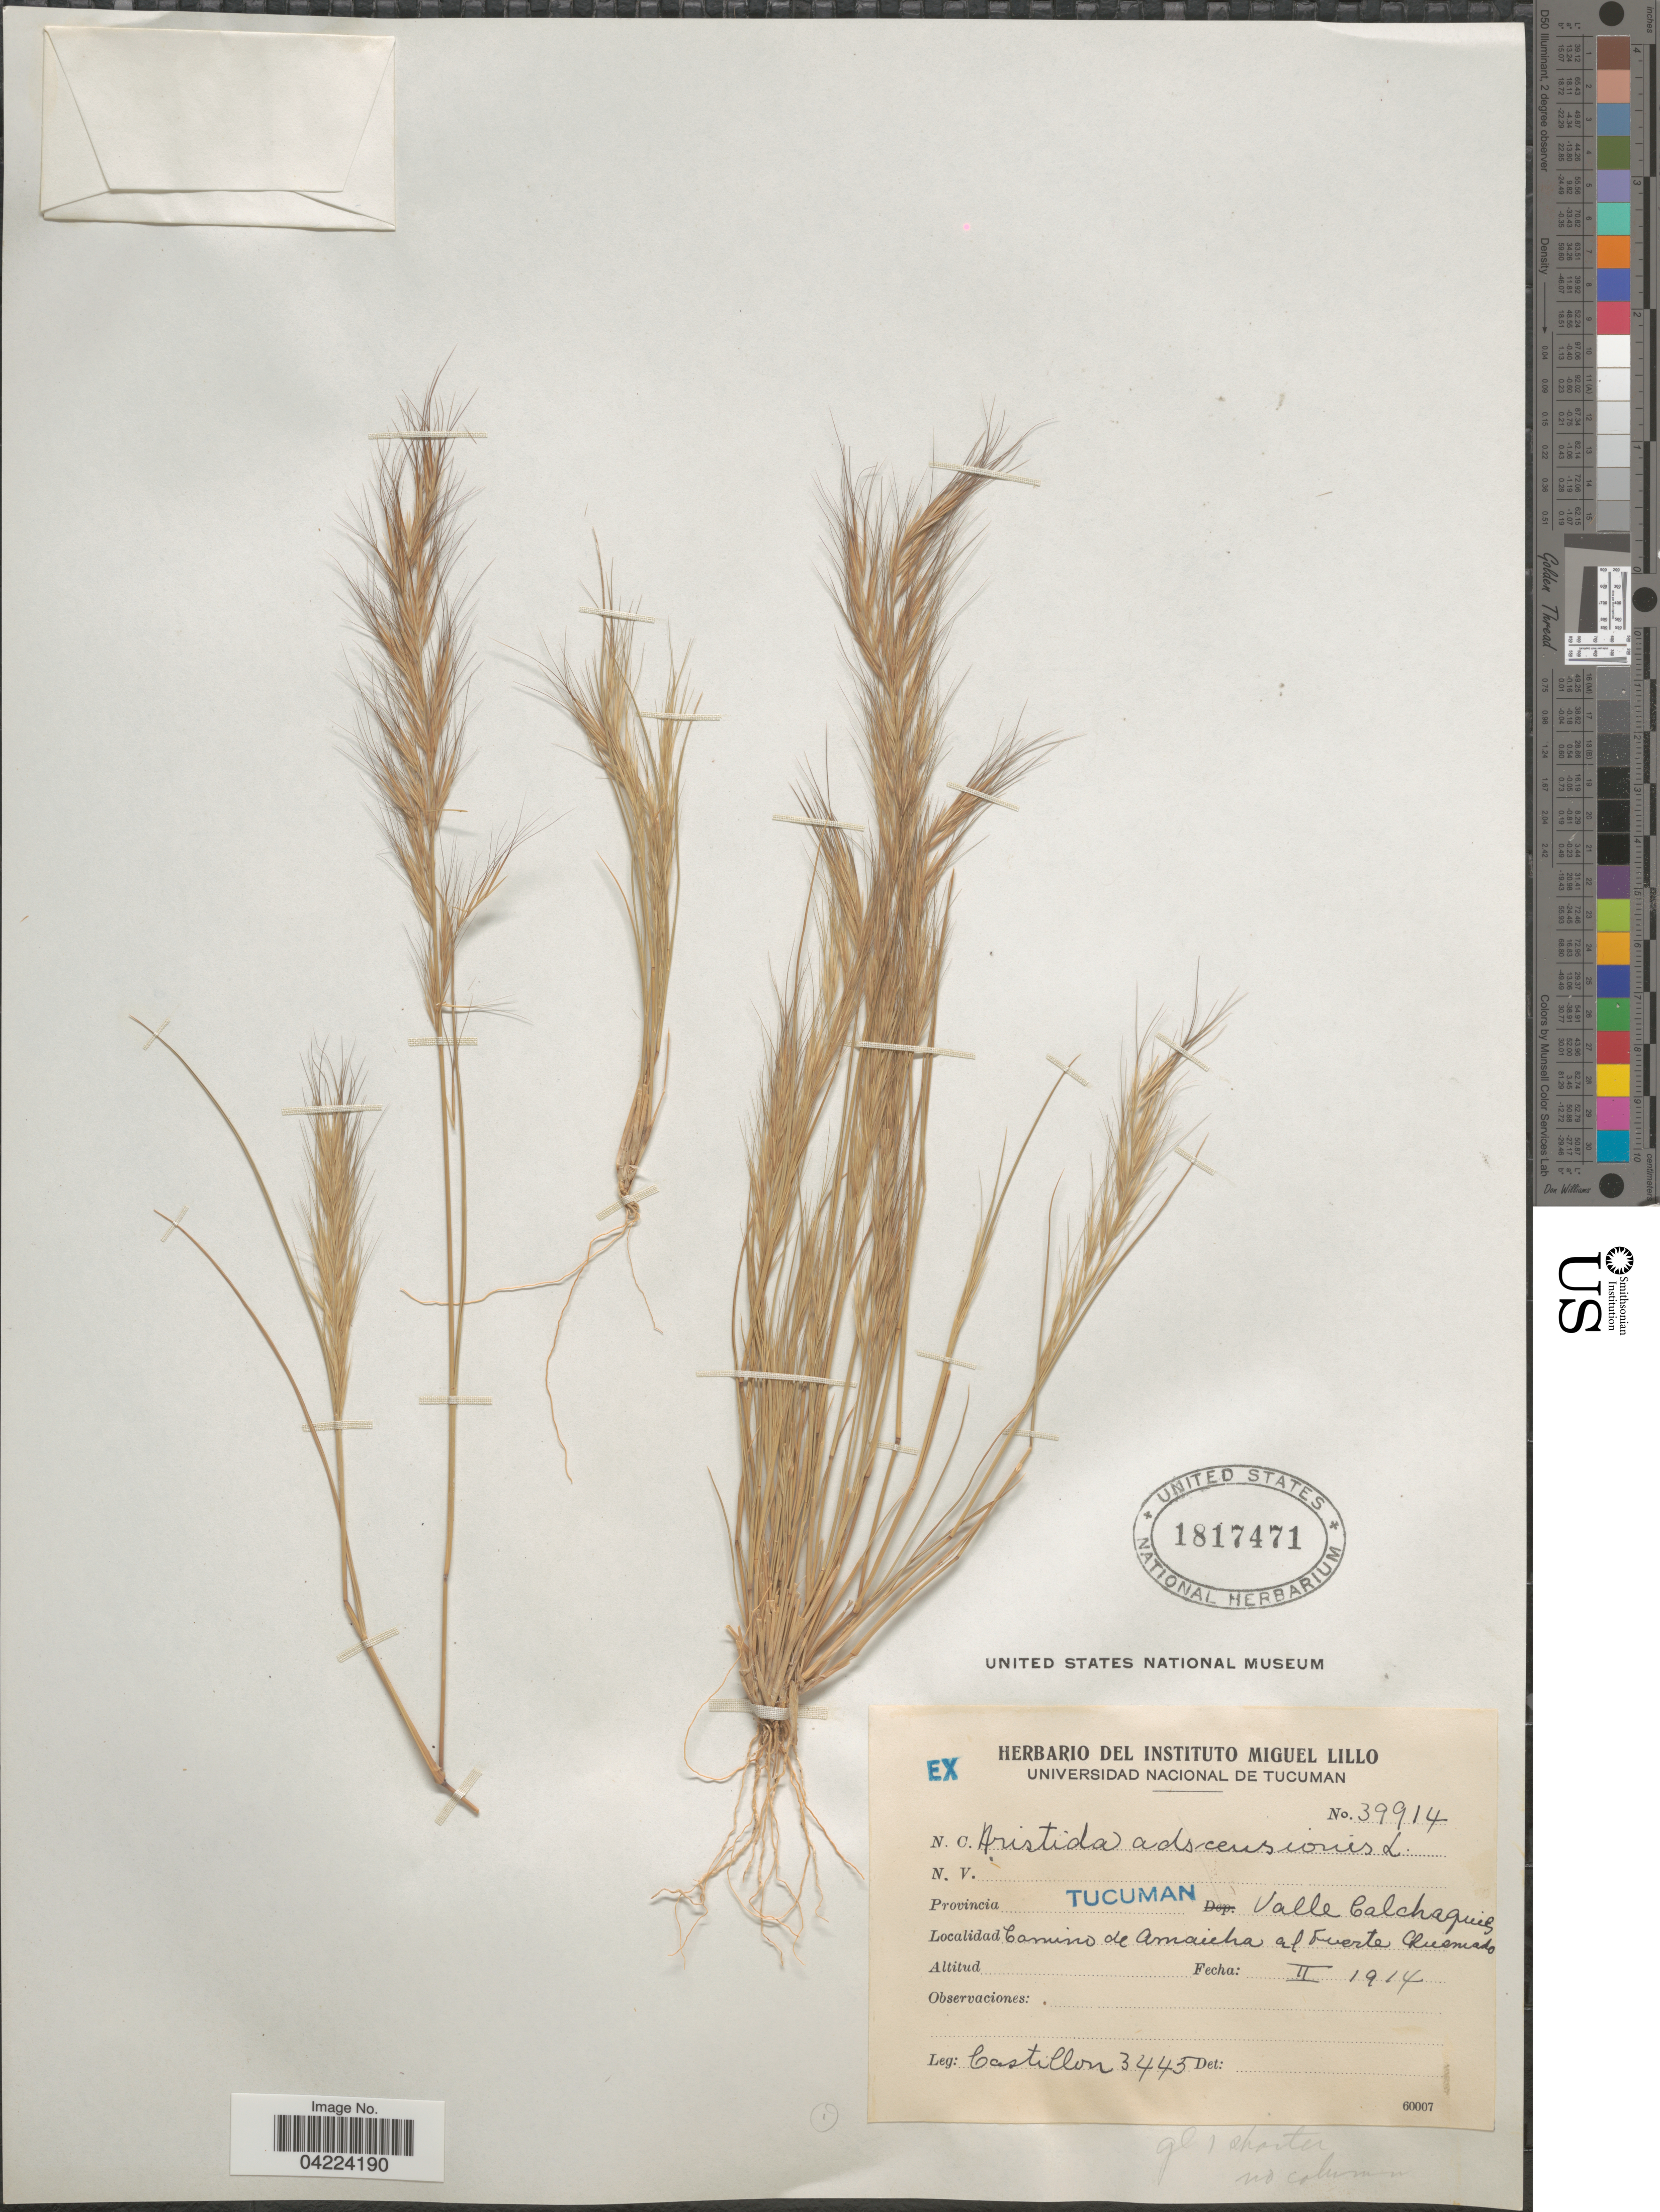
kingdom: Plantae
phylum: Tracheophyta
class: Liliopsida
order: Poales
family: Poaceae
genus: Aristida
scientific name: Aristida adscensionis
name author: L.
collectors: Castillon, --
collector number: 3445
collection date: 1914-02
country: Argentina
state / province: Tucuman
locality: Valle Calchaquis. Camino de Amaicha al Fuerte Quemado.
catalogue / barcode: US 1817471